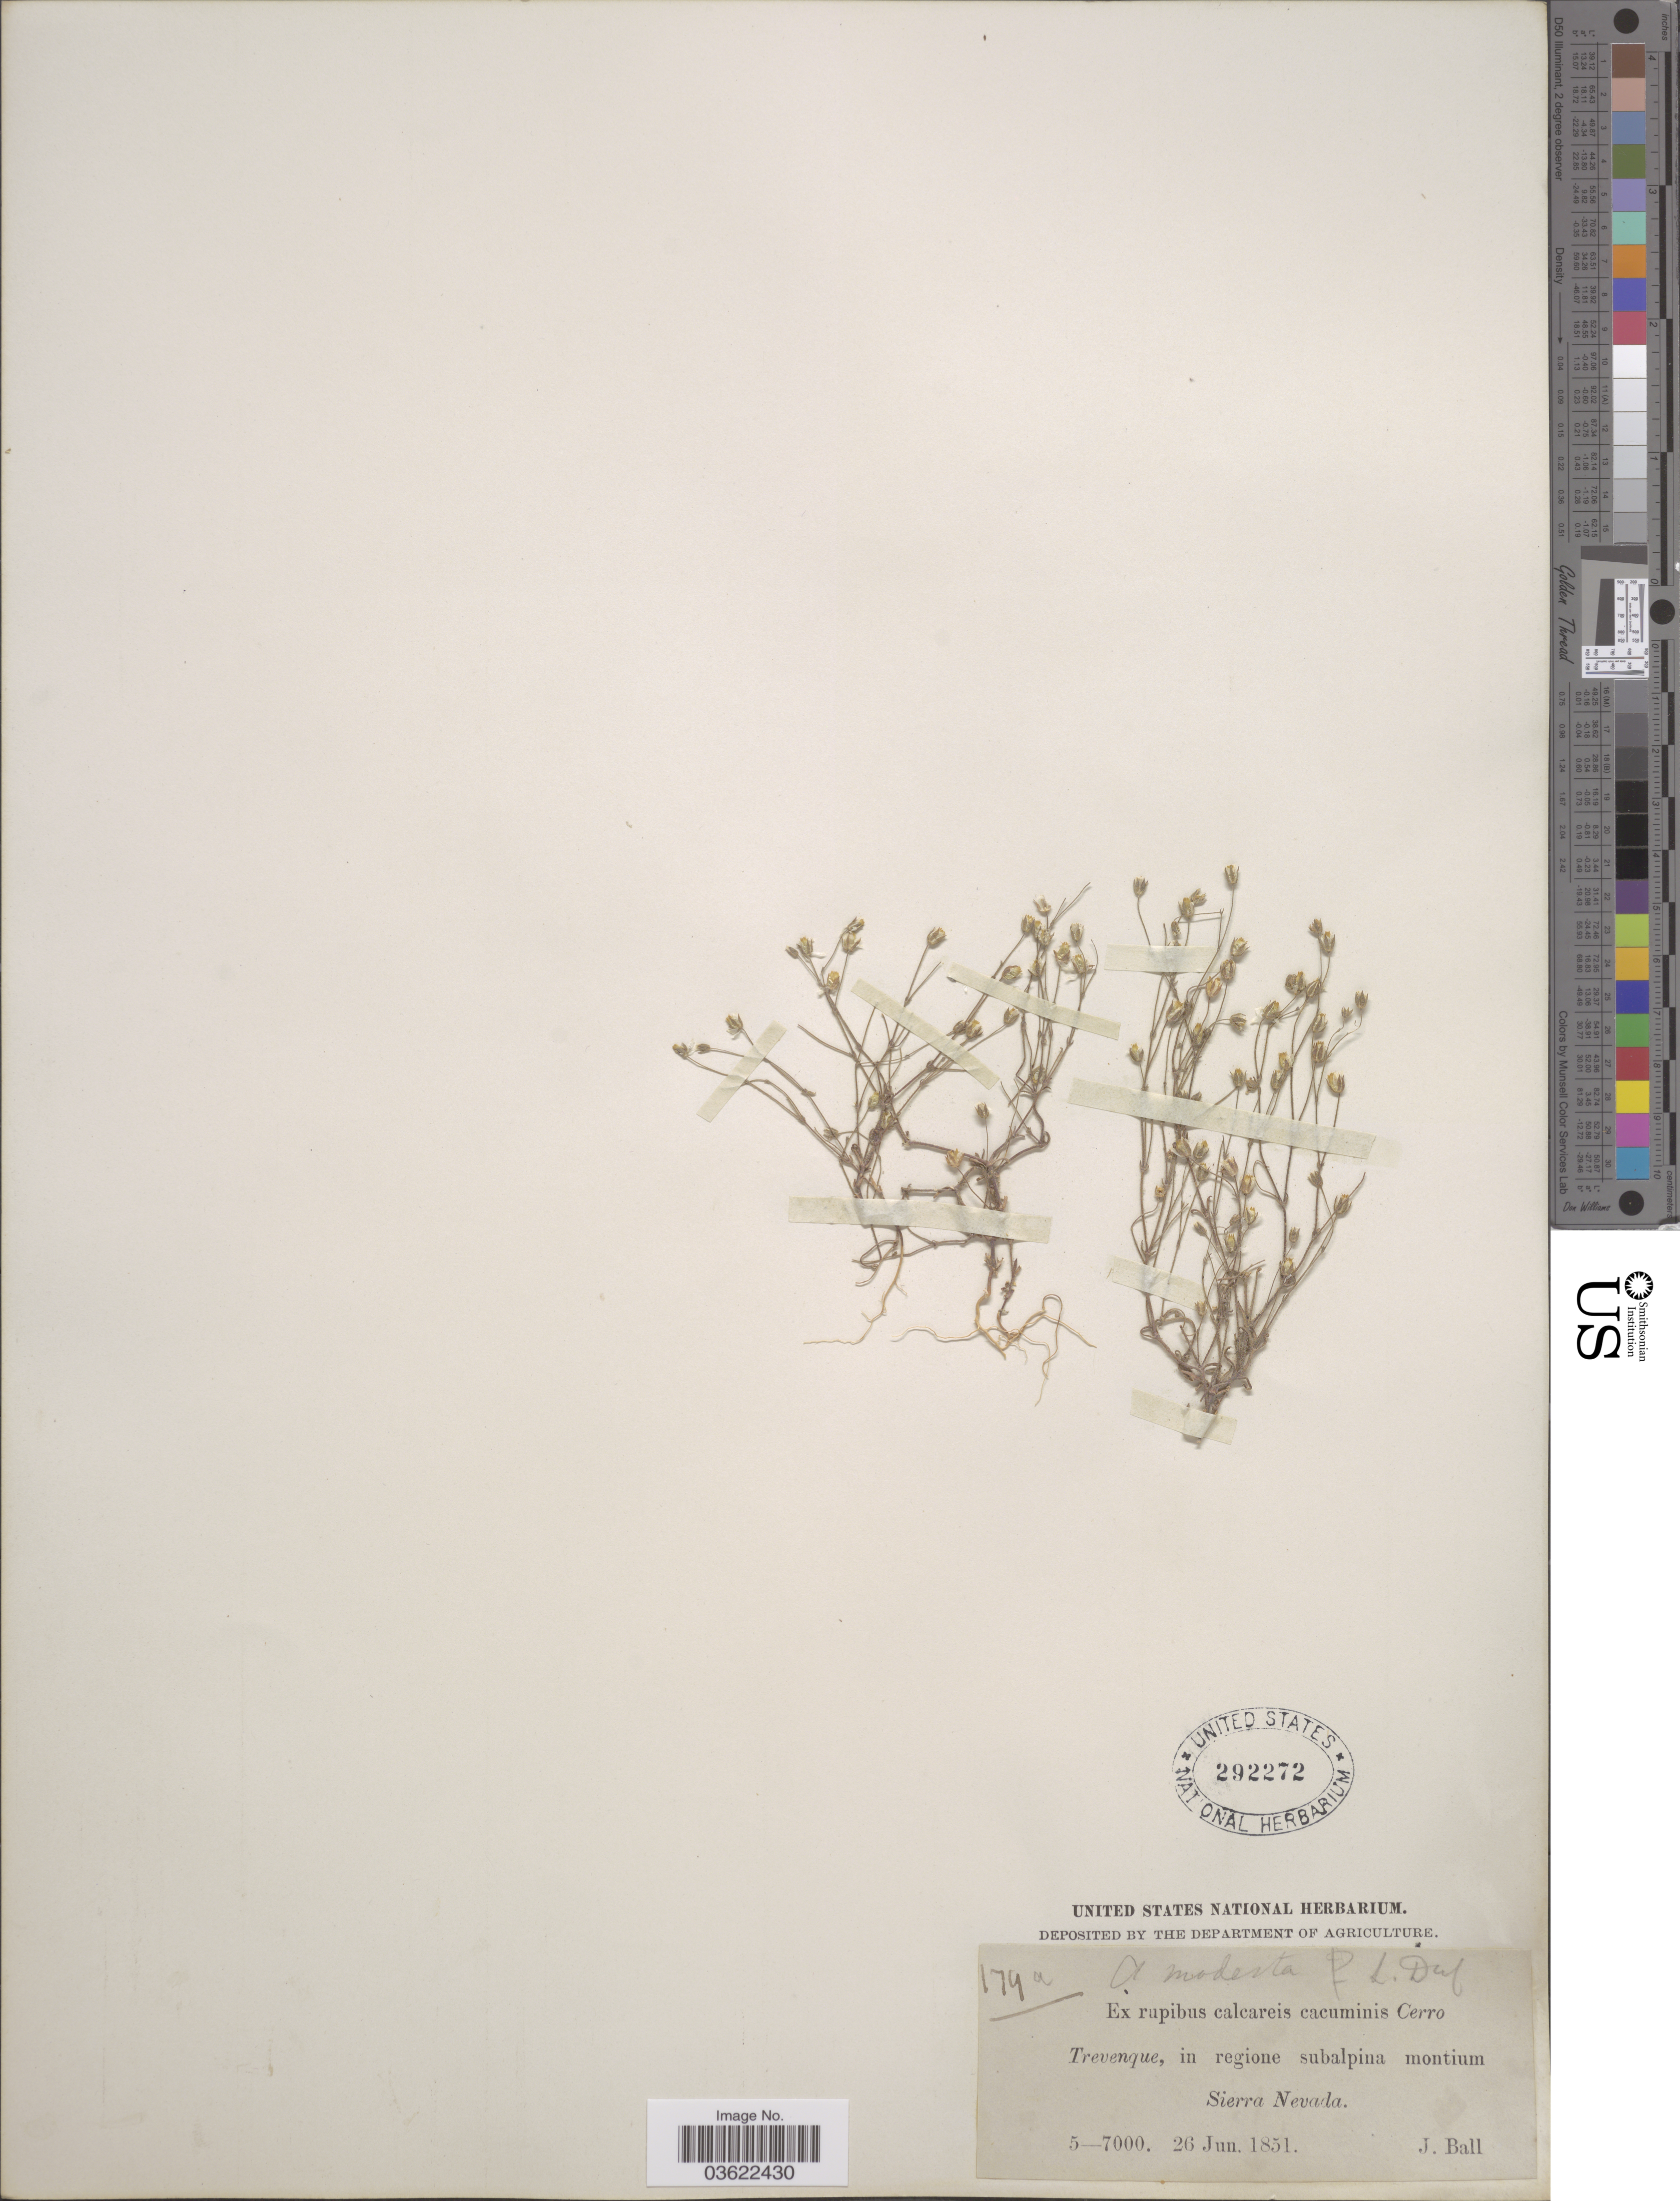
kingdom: Plantae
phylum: Tracheophyta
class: Magnoliopsida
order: Caryophyllales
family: Caryophyllaceae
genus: Arenaria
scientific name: Arenaria modesta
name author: Dufour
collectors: J. Ball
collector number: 174a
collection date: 1851-06-26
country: Spain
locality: Ex rupibus calcareis cacuminis Cerro Trevenque, in regione subalpina montium Sierra Nevada.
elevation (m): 1524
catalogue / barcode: US 292272